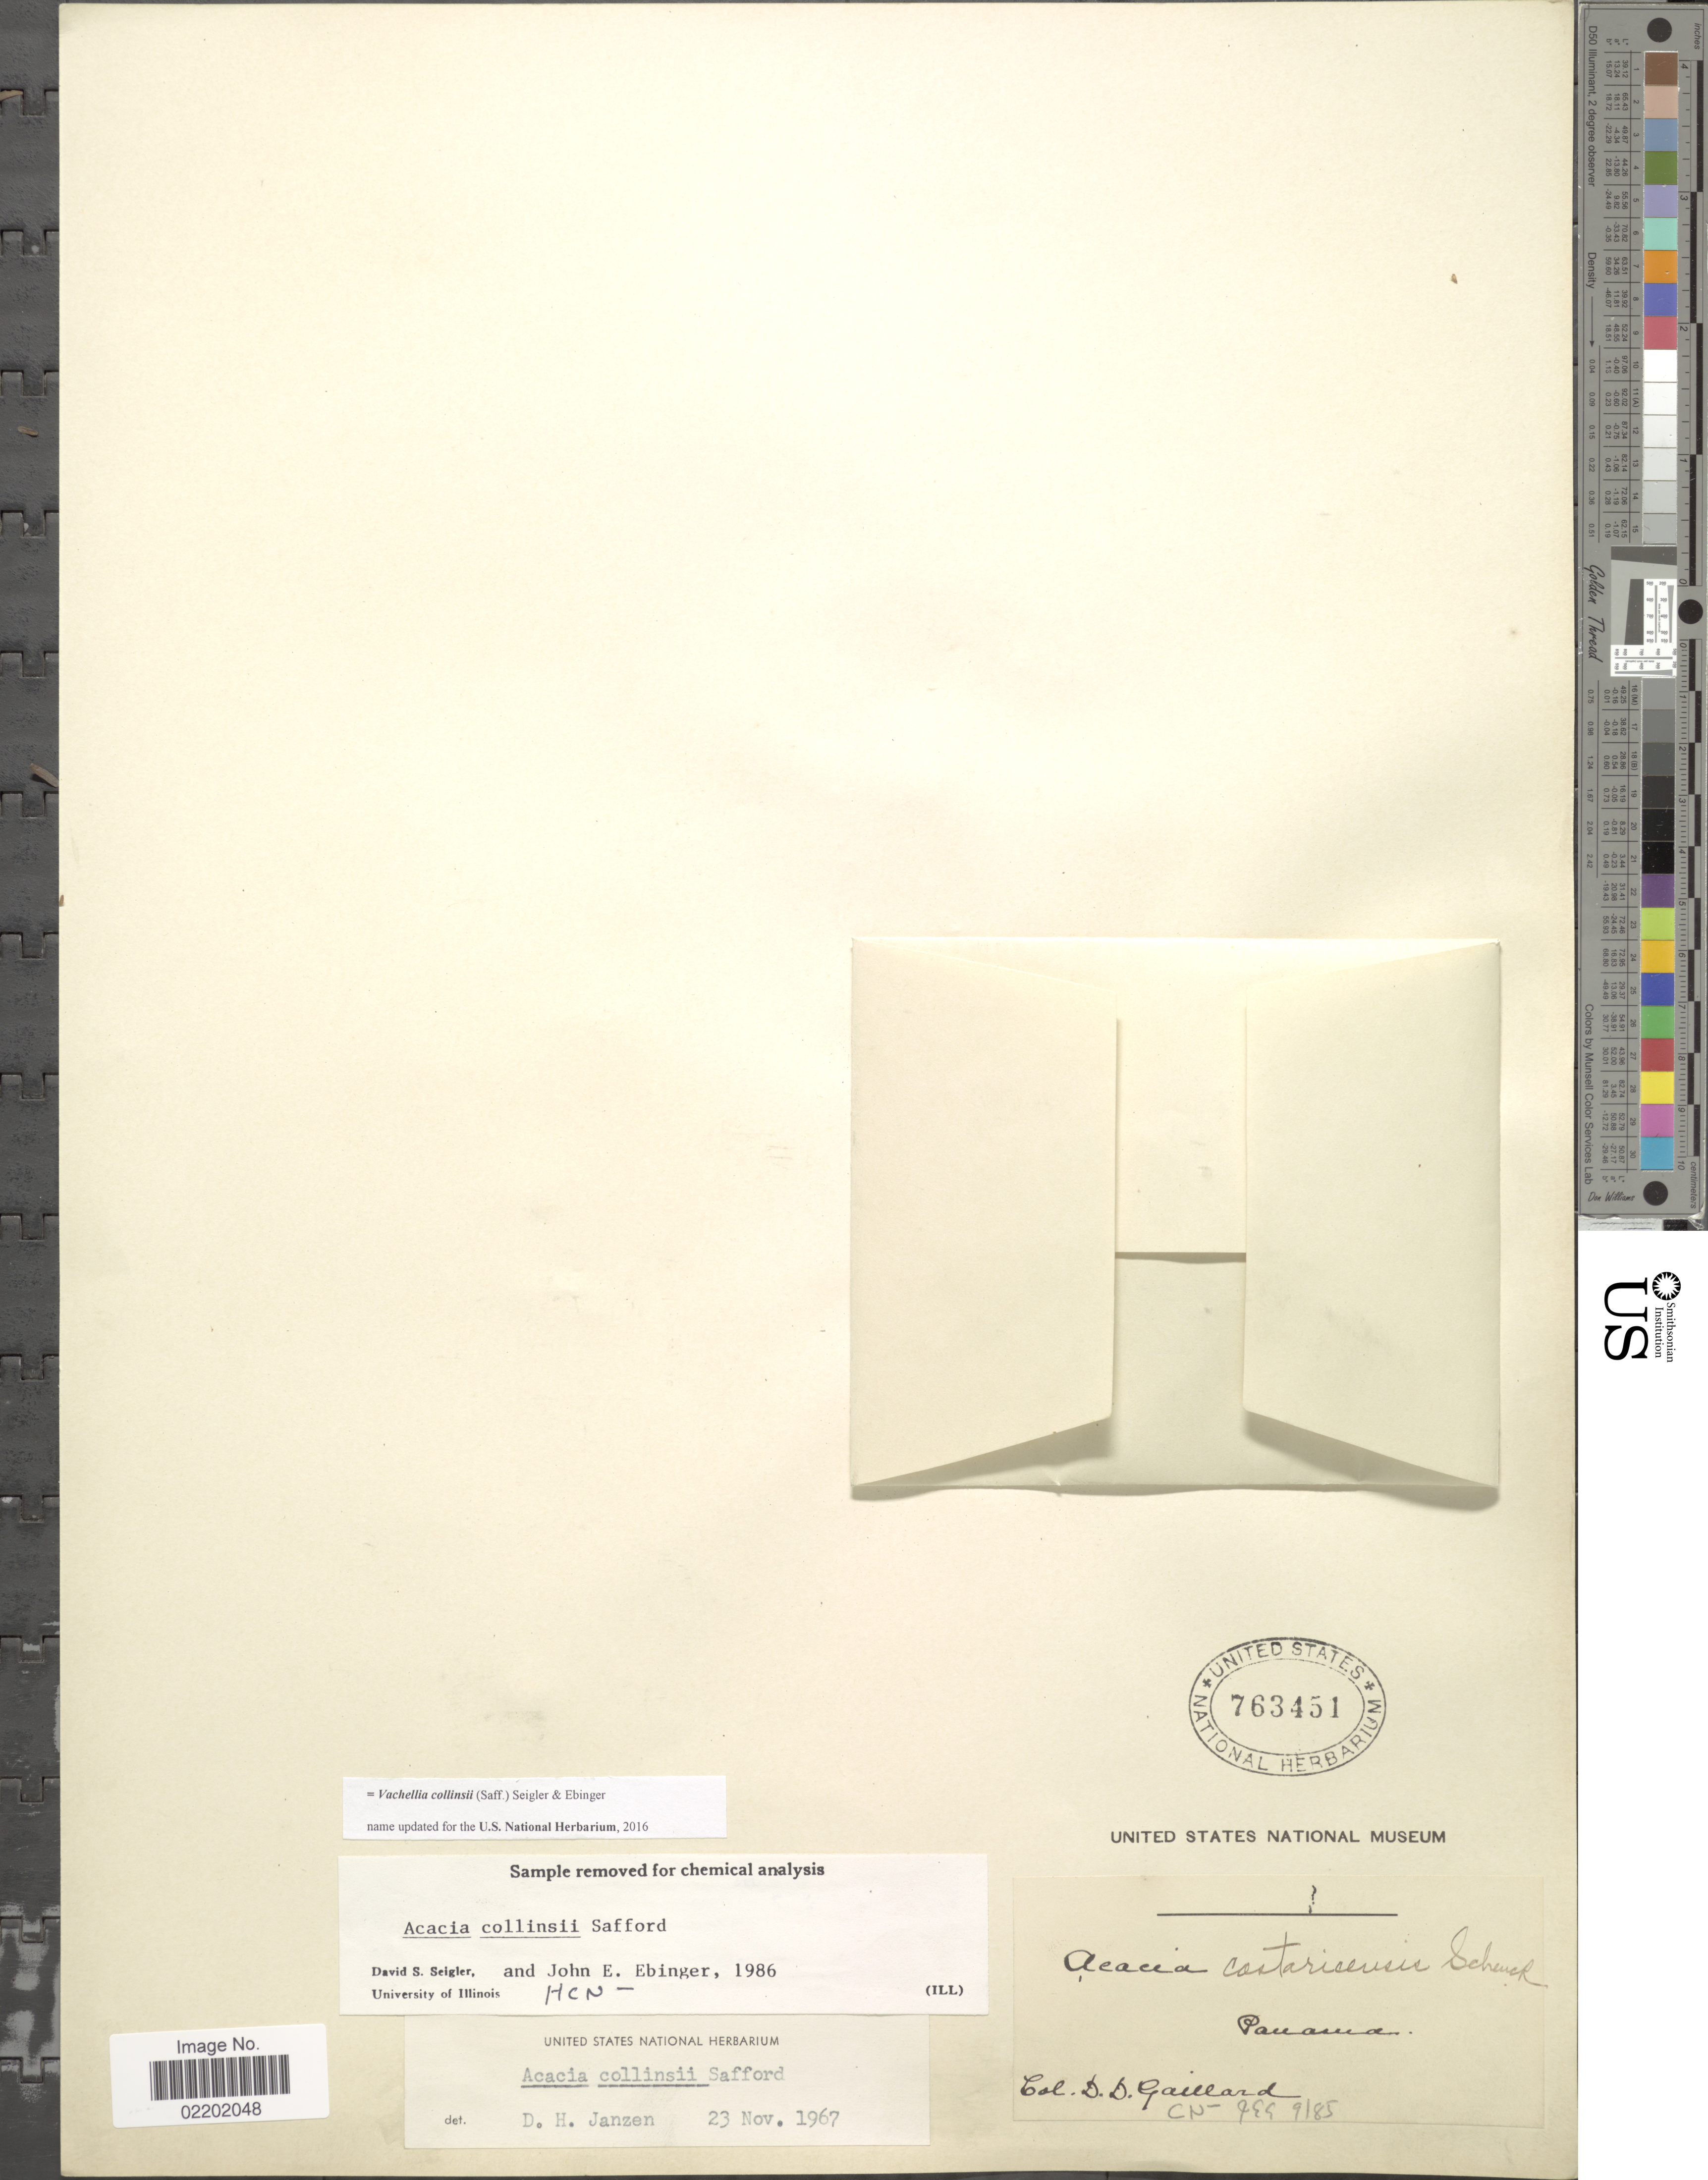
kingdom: Plantae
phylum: Tracheophyta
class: Magnoliopsida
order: Fabales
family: Fabaceae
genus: Vachellia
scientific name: Vachellia collinsii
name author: (Saff.) Seigler & Ebinger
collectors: D. Gaillard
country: Panama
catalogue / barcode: US 763451